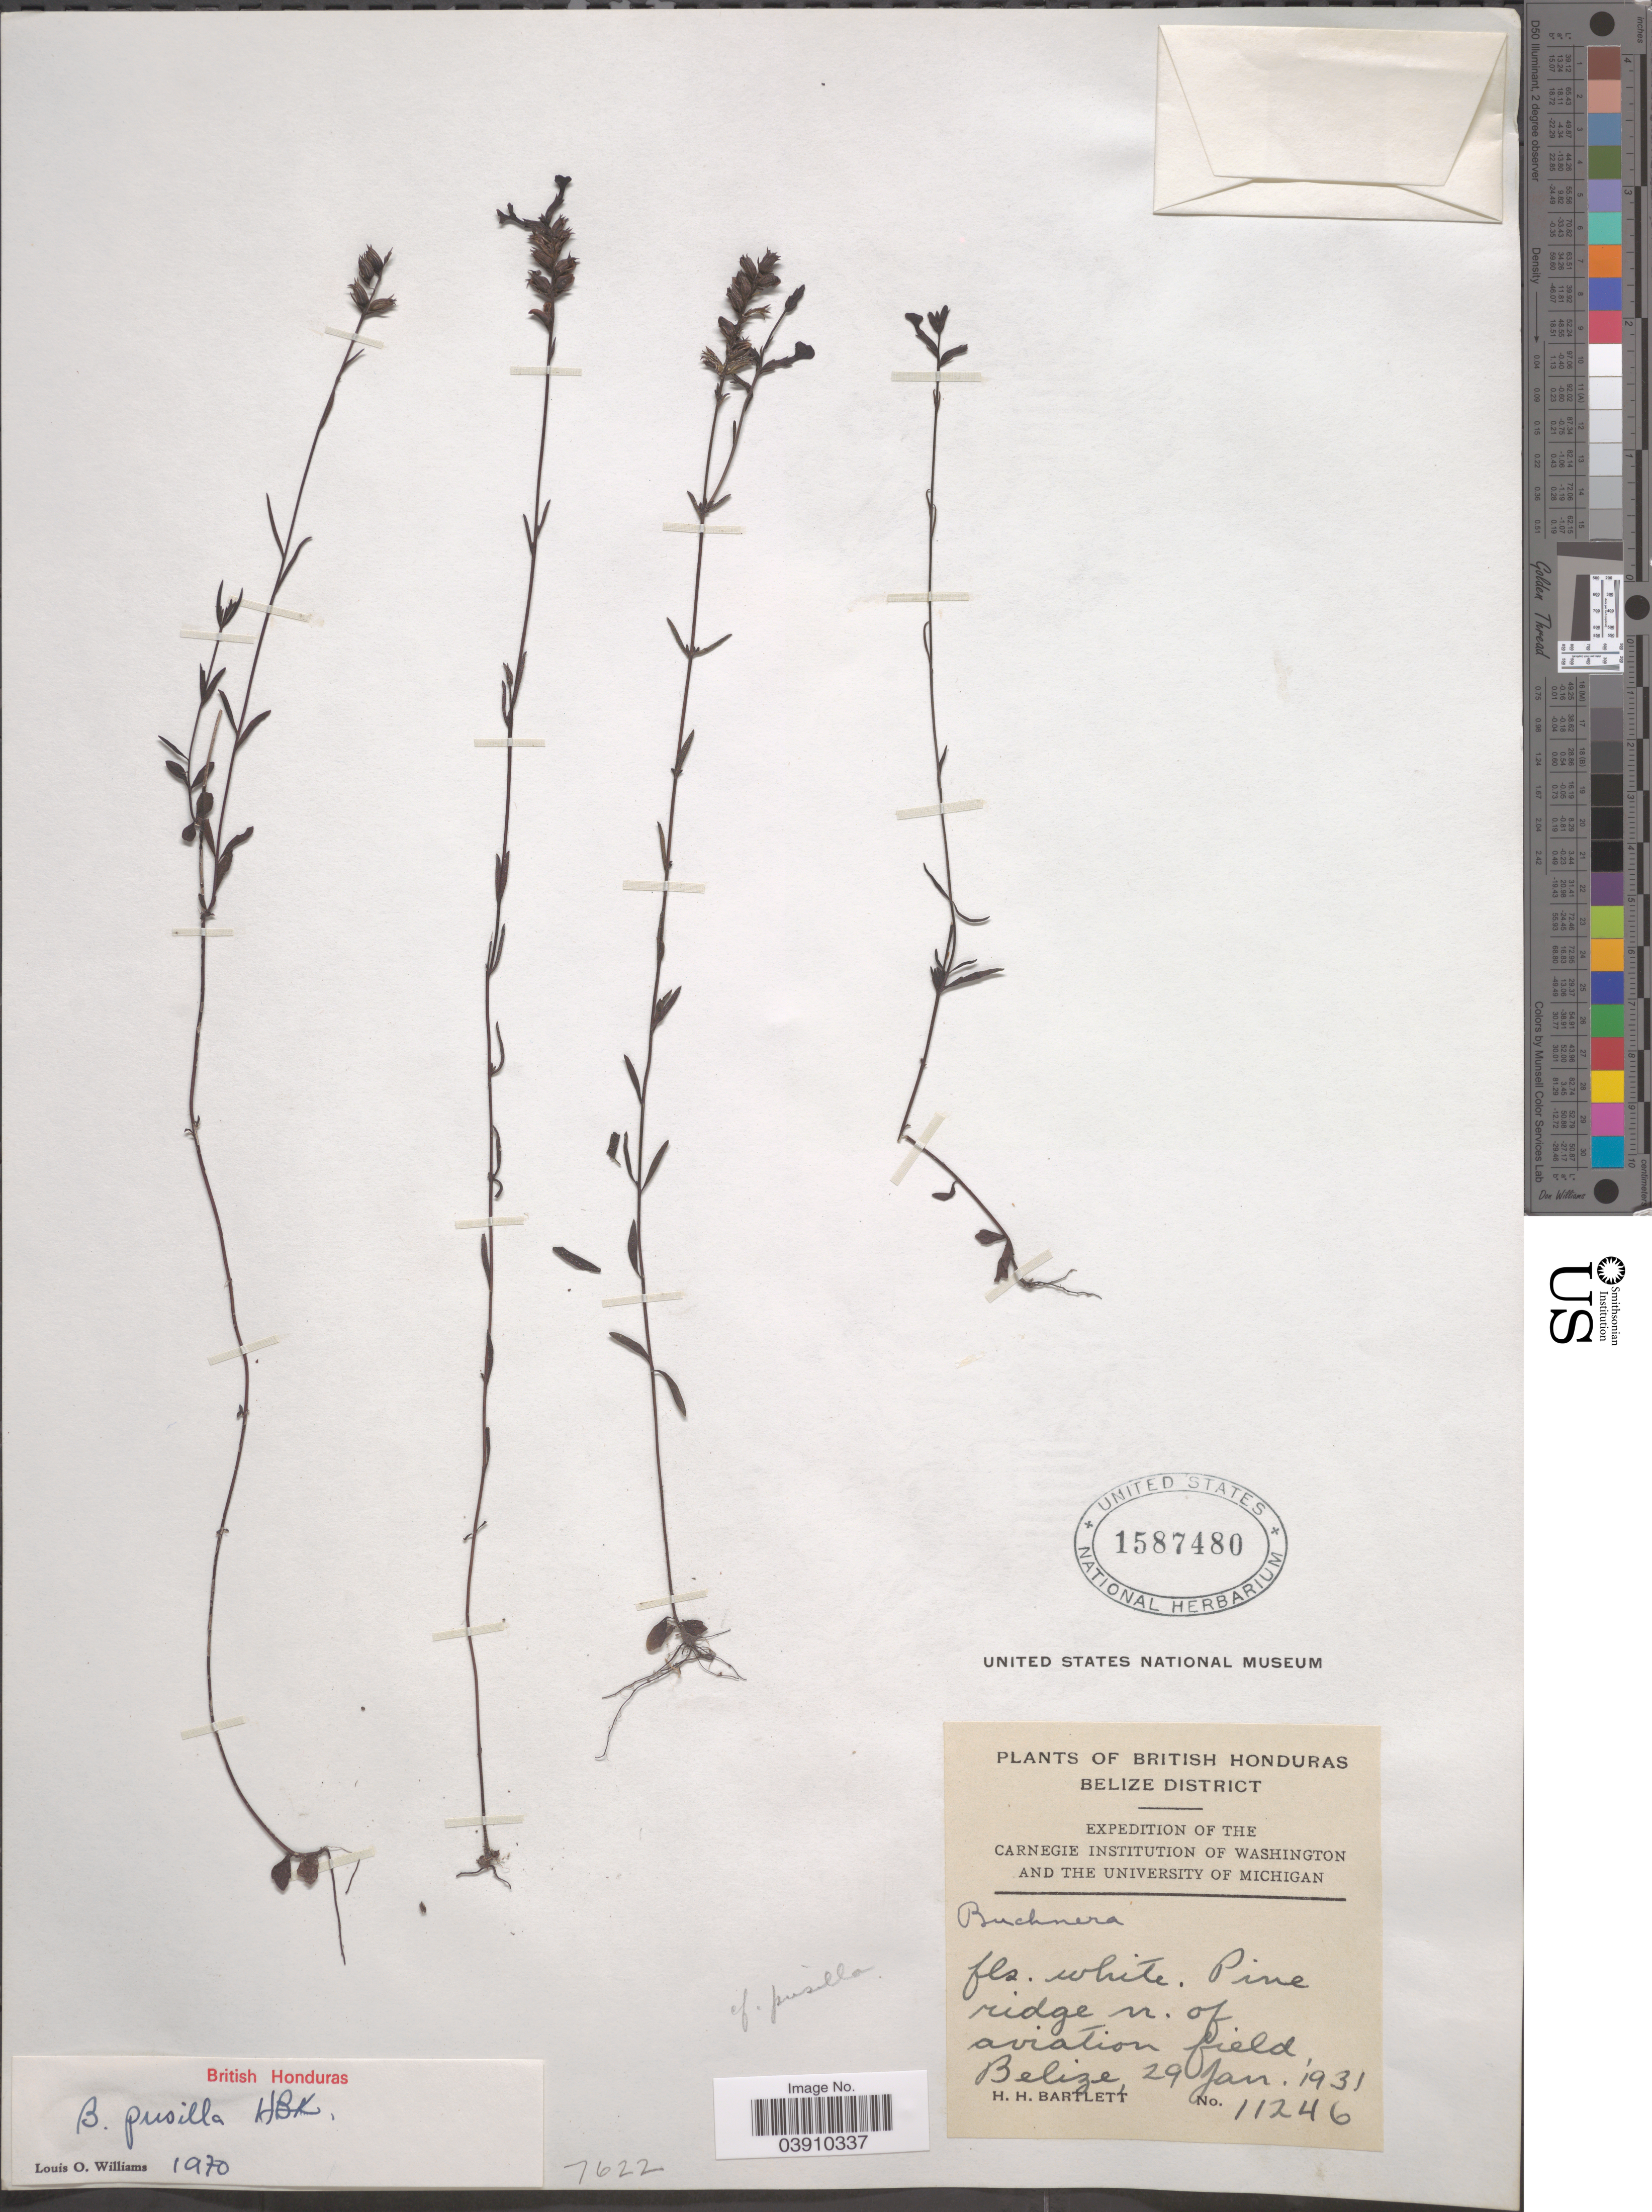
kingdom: Plantae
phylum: Tracheophyta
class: Magnoliopsida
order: Lamiales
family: Orobanchaceae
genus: Buchnera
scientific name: Buchnera pusilla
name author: Kunth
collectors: H. H. Bartlett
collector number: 11246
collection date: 1931-01-29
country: Belize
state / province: Belize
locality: British Honduras. Belize District. Pine ridge n. of aviation field, Belize.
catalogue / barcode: US 1587480